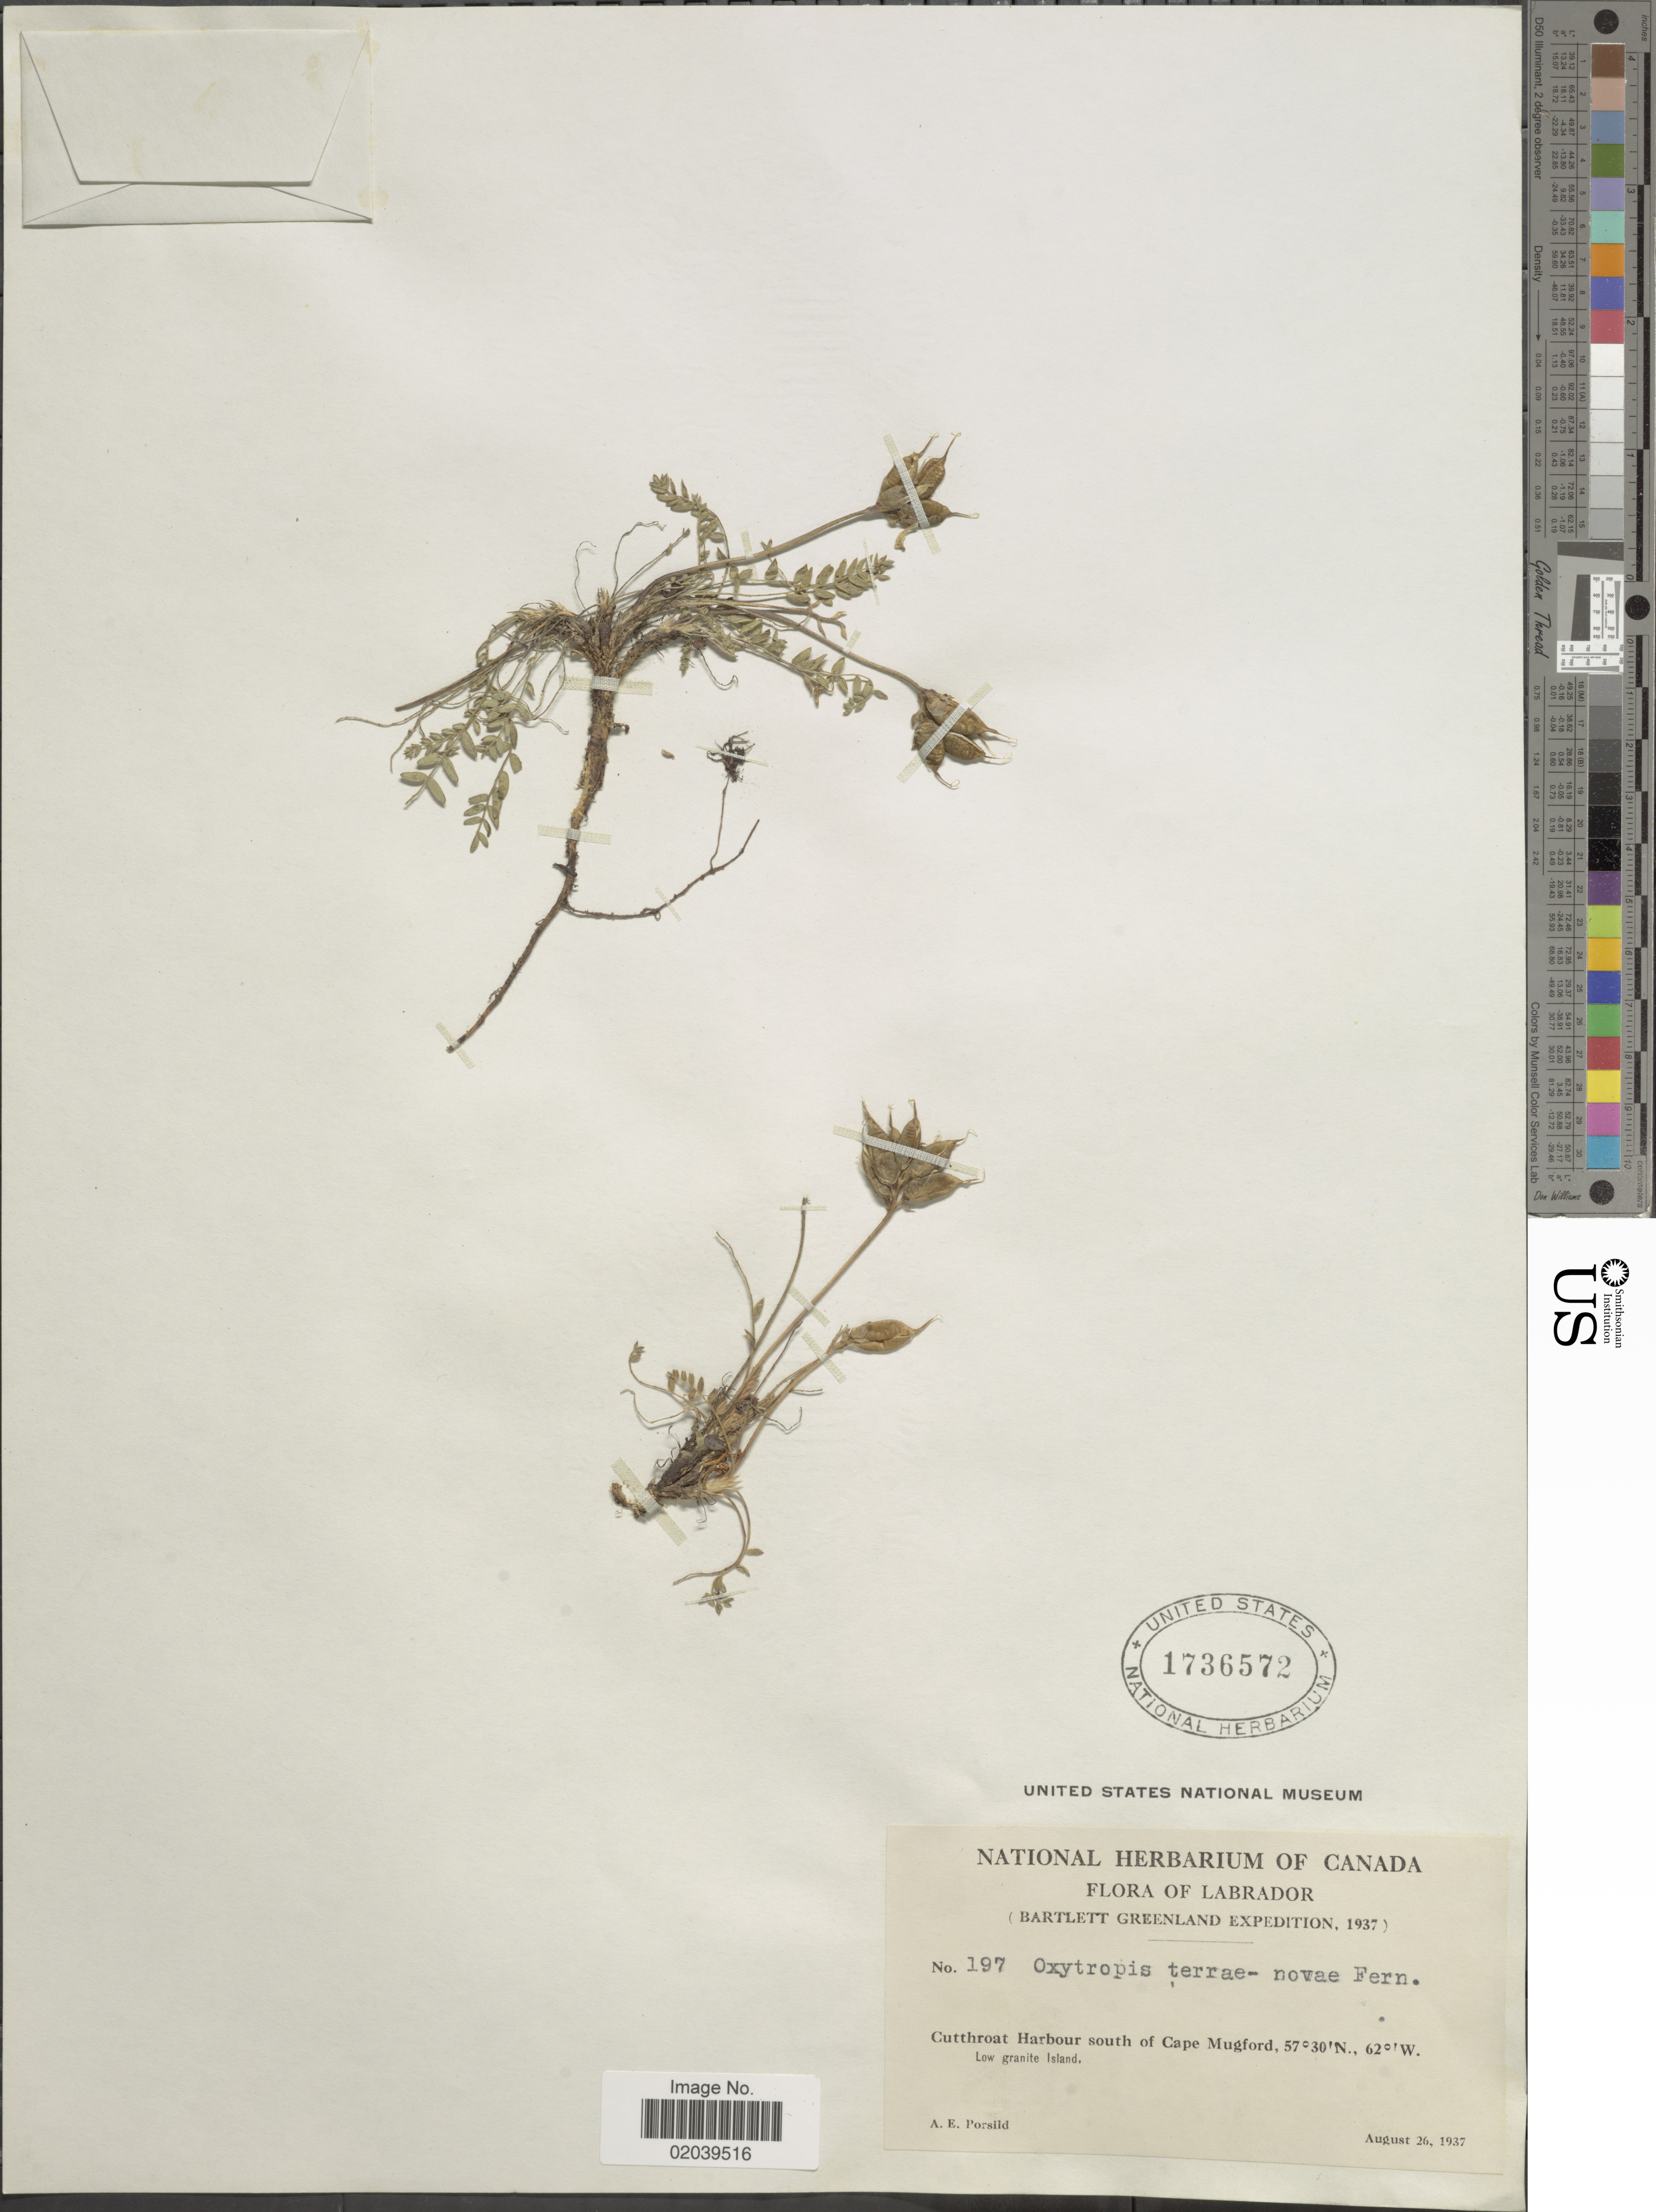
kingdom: Plantae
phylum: Tracheophyta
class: Magnoliopsida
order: Fabales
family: Fabaceae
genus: Oxytropis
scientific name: Oxytropis campestris var. terrae-novae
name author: (Fernald) Barneby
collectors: A. E. Porsild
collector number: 197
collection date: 1937-08-26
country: Canada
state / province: Newfoundland and Labrador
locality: Labrador, (Bartlett Greenland), Cutthrout Harbour south of Cape Mugford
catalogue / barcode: US 1736572